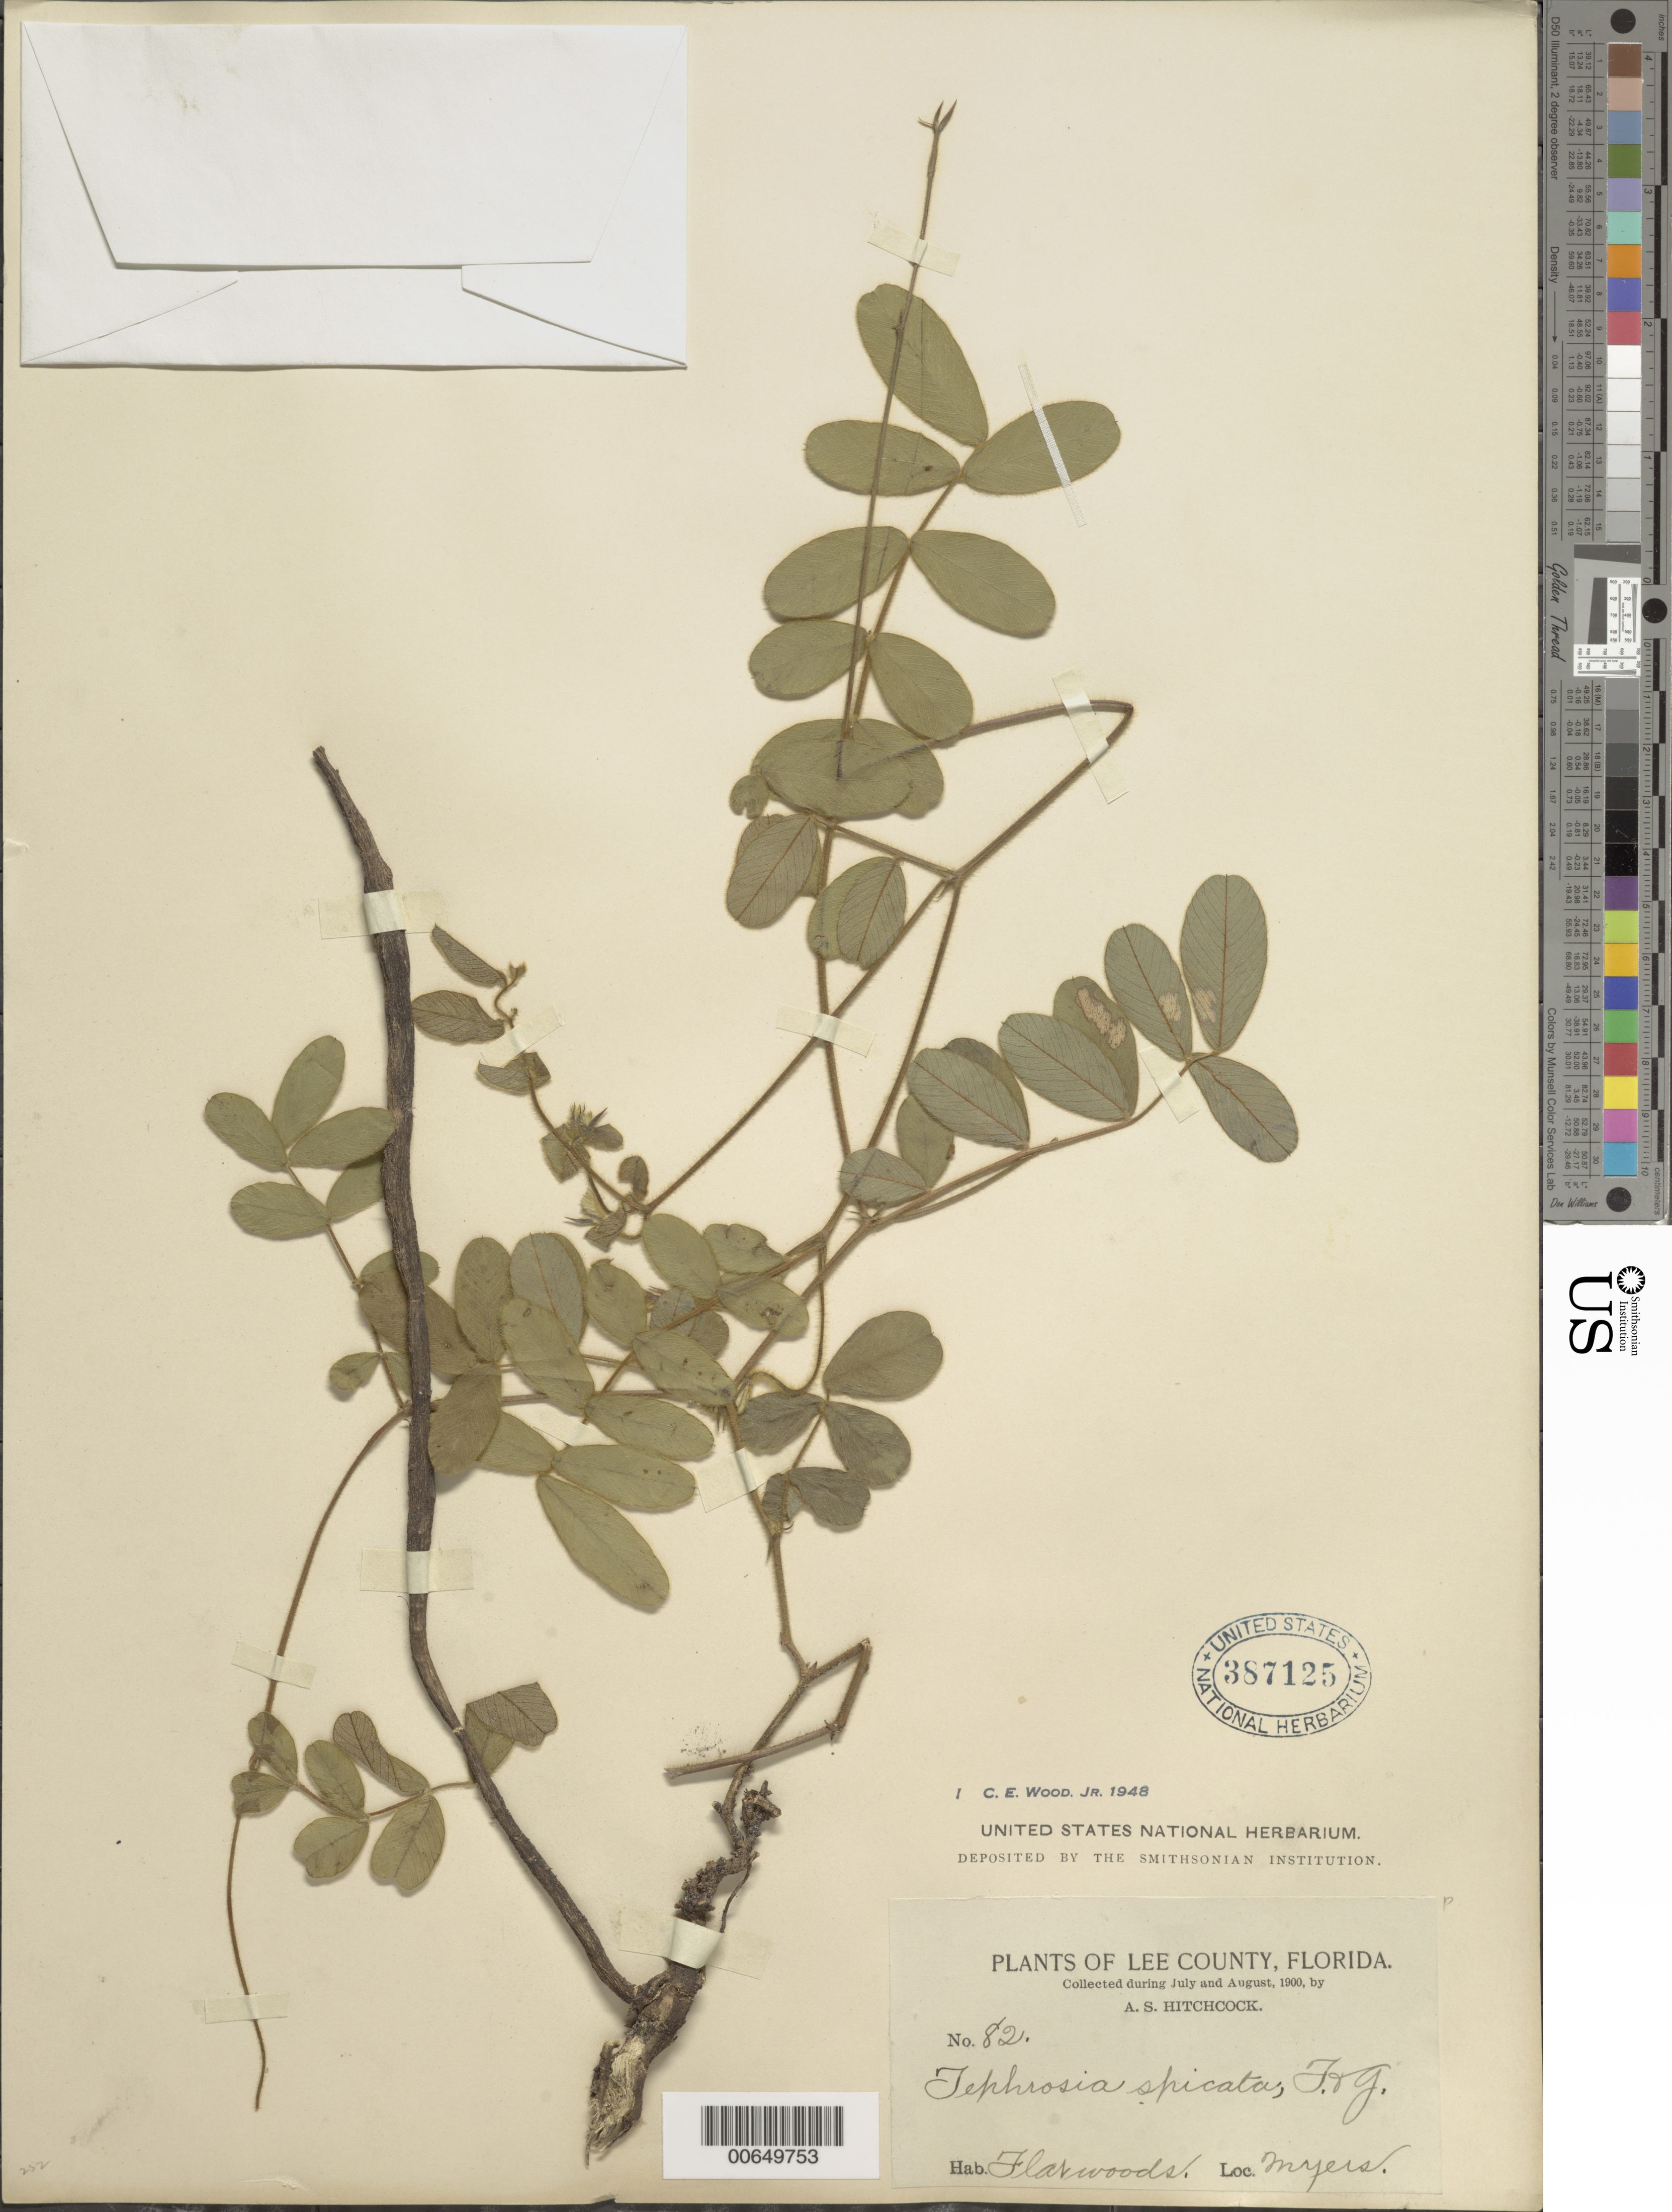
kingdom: Plantae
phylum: Tracheophyta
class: Magnoliopsida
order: Fabales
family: Fabaceae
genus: Tephrosia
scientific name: Tephrosia spicata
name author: (Walter) Torr. & A. Gray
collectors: A. S. Hitchcock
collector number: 82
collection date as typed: Jul 1900 to -- Aug 1900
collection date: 1900-07/1900-08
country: United States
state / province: Florida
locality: Myers.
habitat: Flatwoods.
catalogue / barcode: US 387125